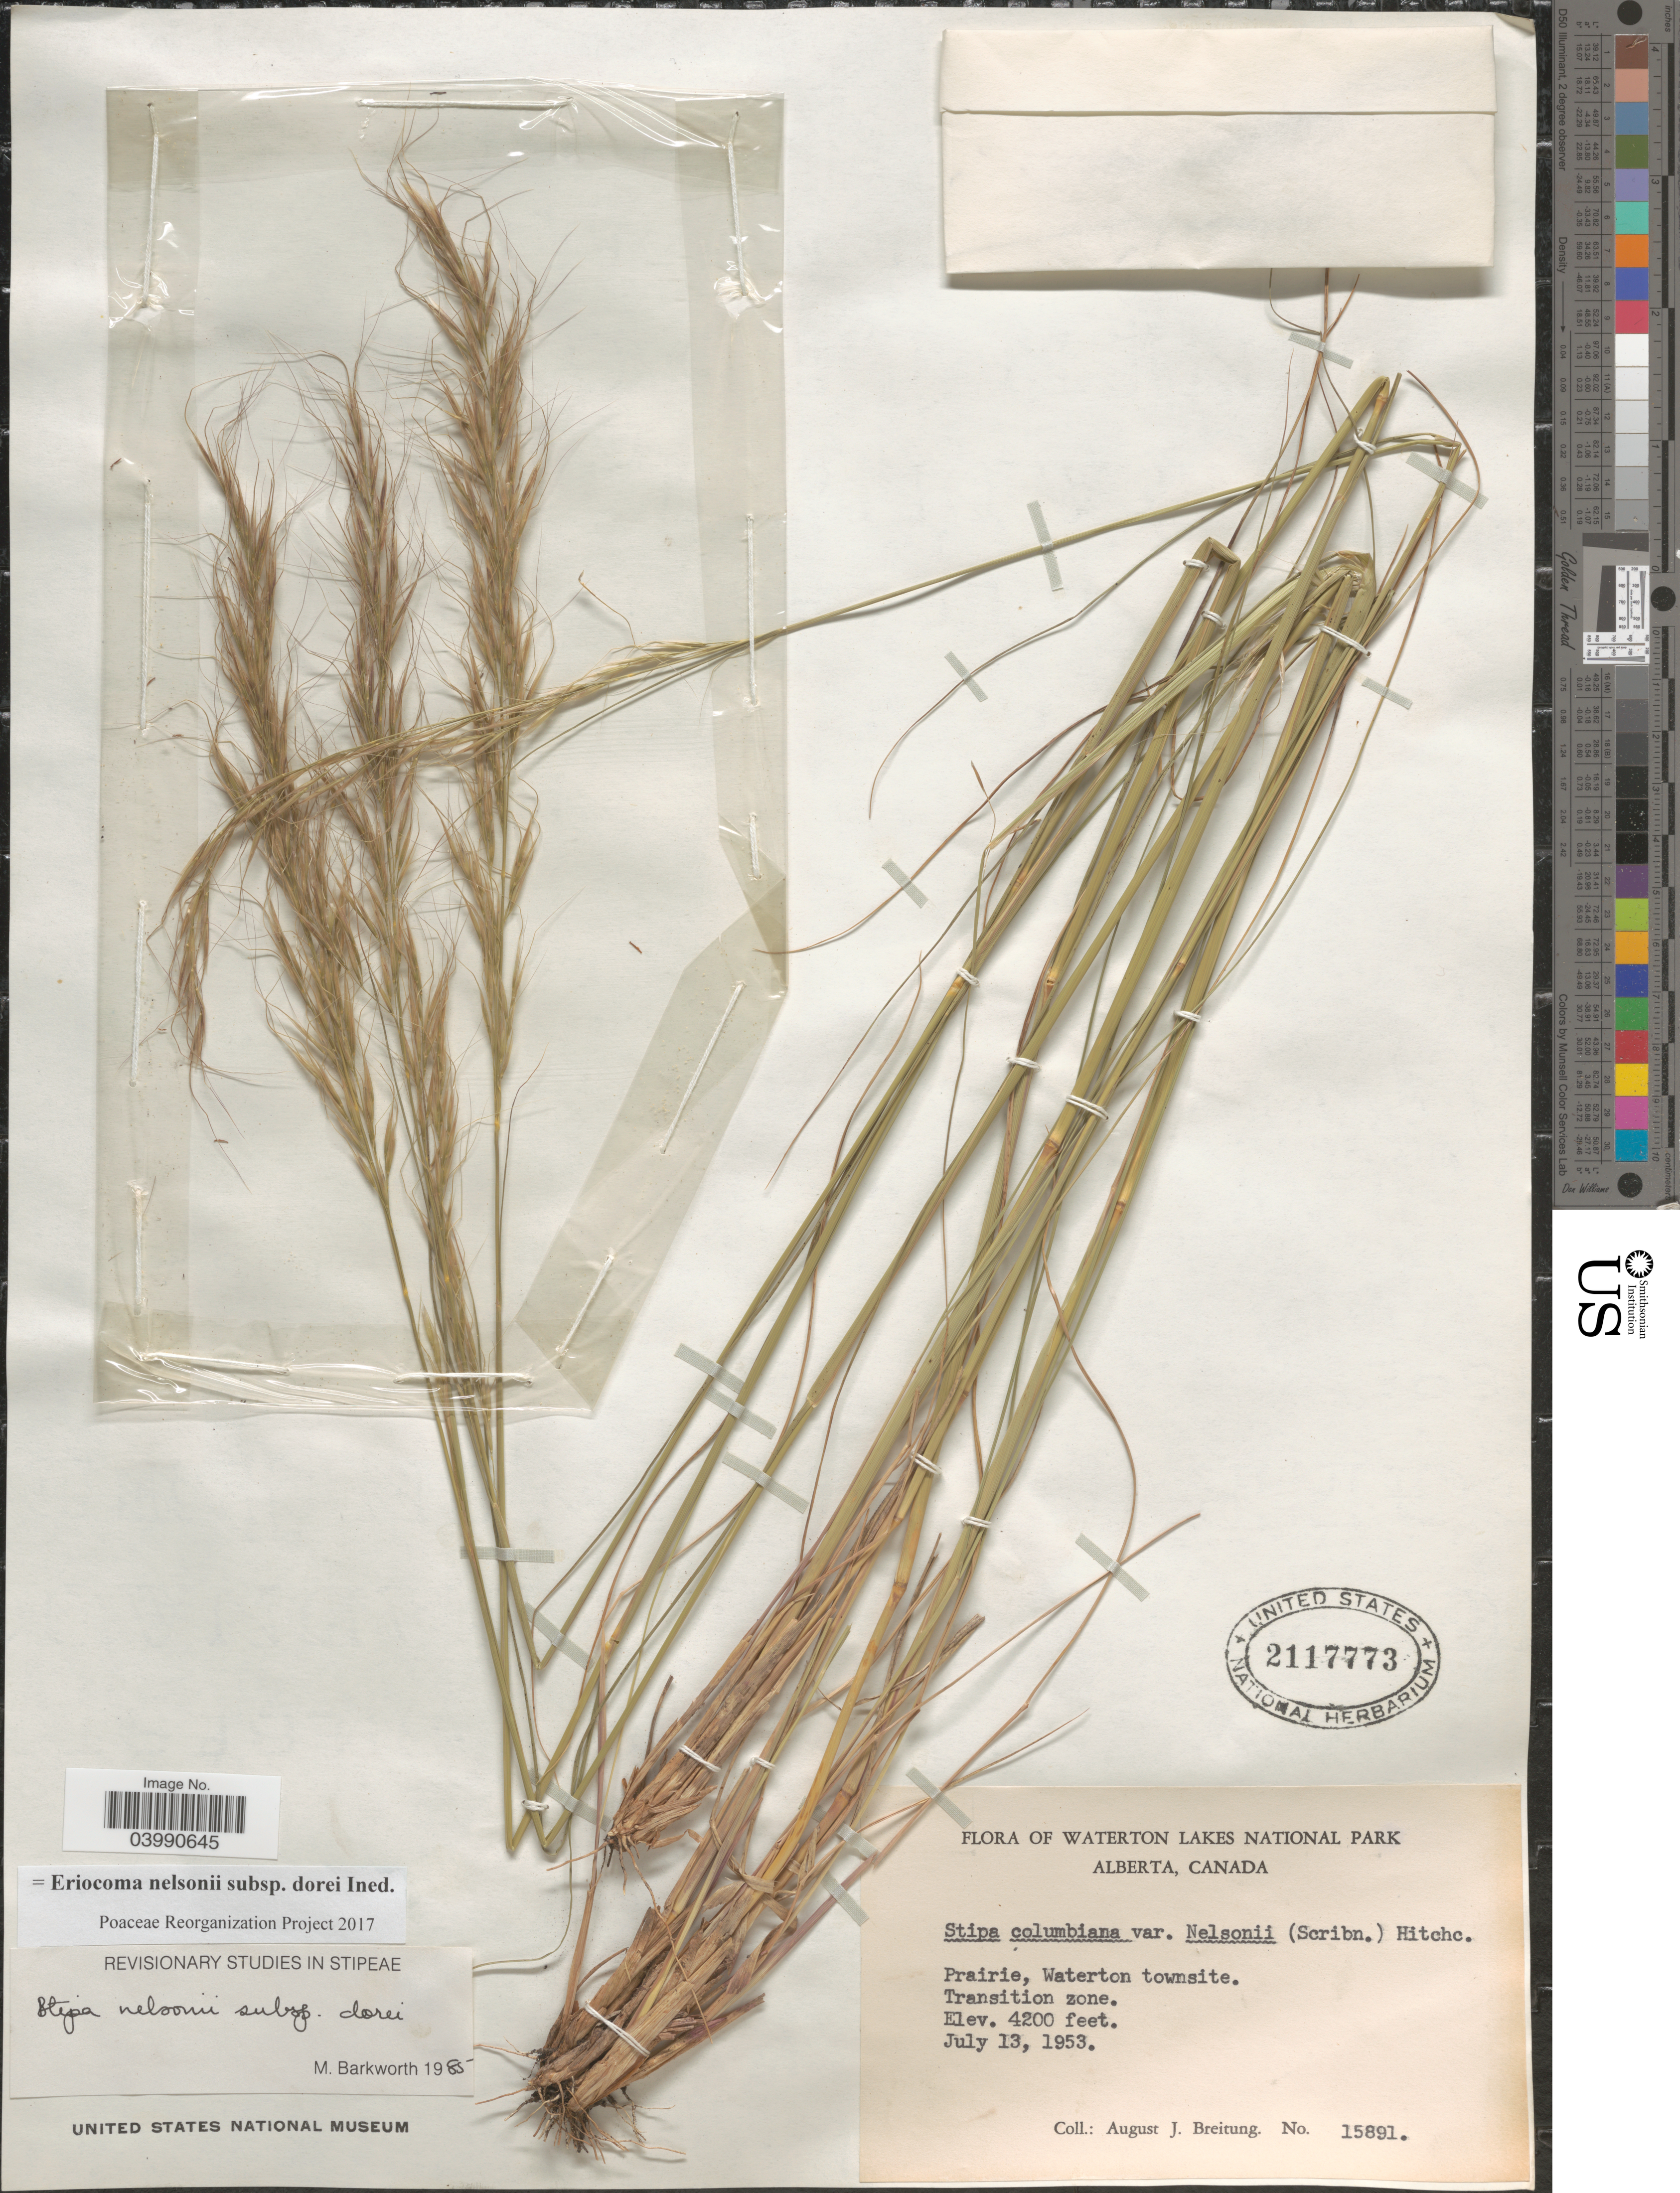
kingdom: Plantae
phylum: Tracheophyta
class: Liliopsida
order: Poales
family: Poaceae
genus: Eriocoma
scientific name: Eriocoma nelsonii subsp. dorei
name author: (Barkworth & J. Maze) Romasch.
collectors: A. Breitung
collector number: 15891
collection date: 1953-07-13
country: Canada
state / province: Alberta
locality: Waterton Lakes National Park. Prairie, Waterton townsite. Transition zone.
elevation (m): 1280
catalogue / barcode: US 2117773